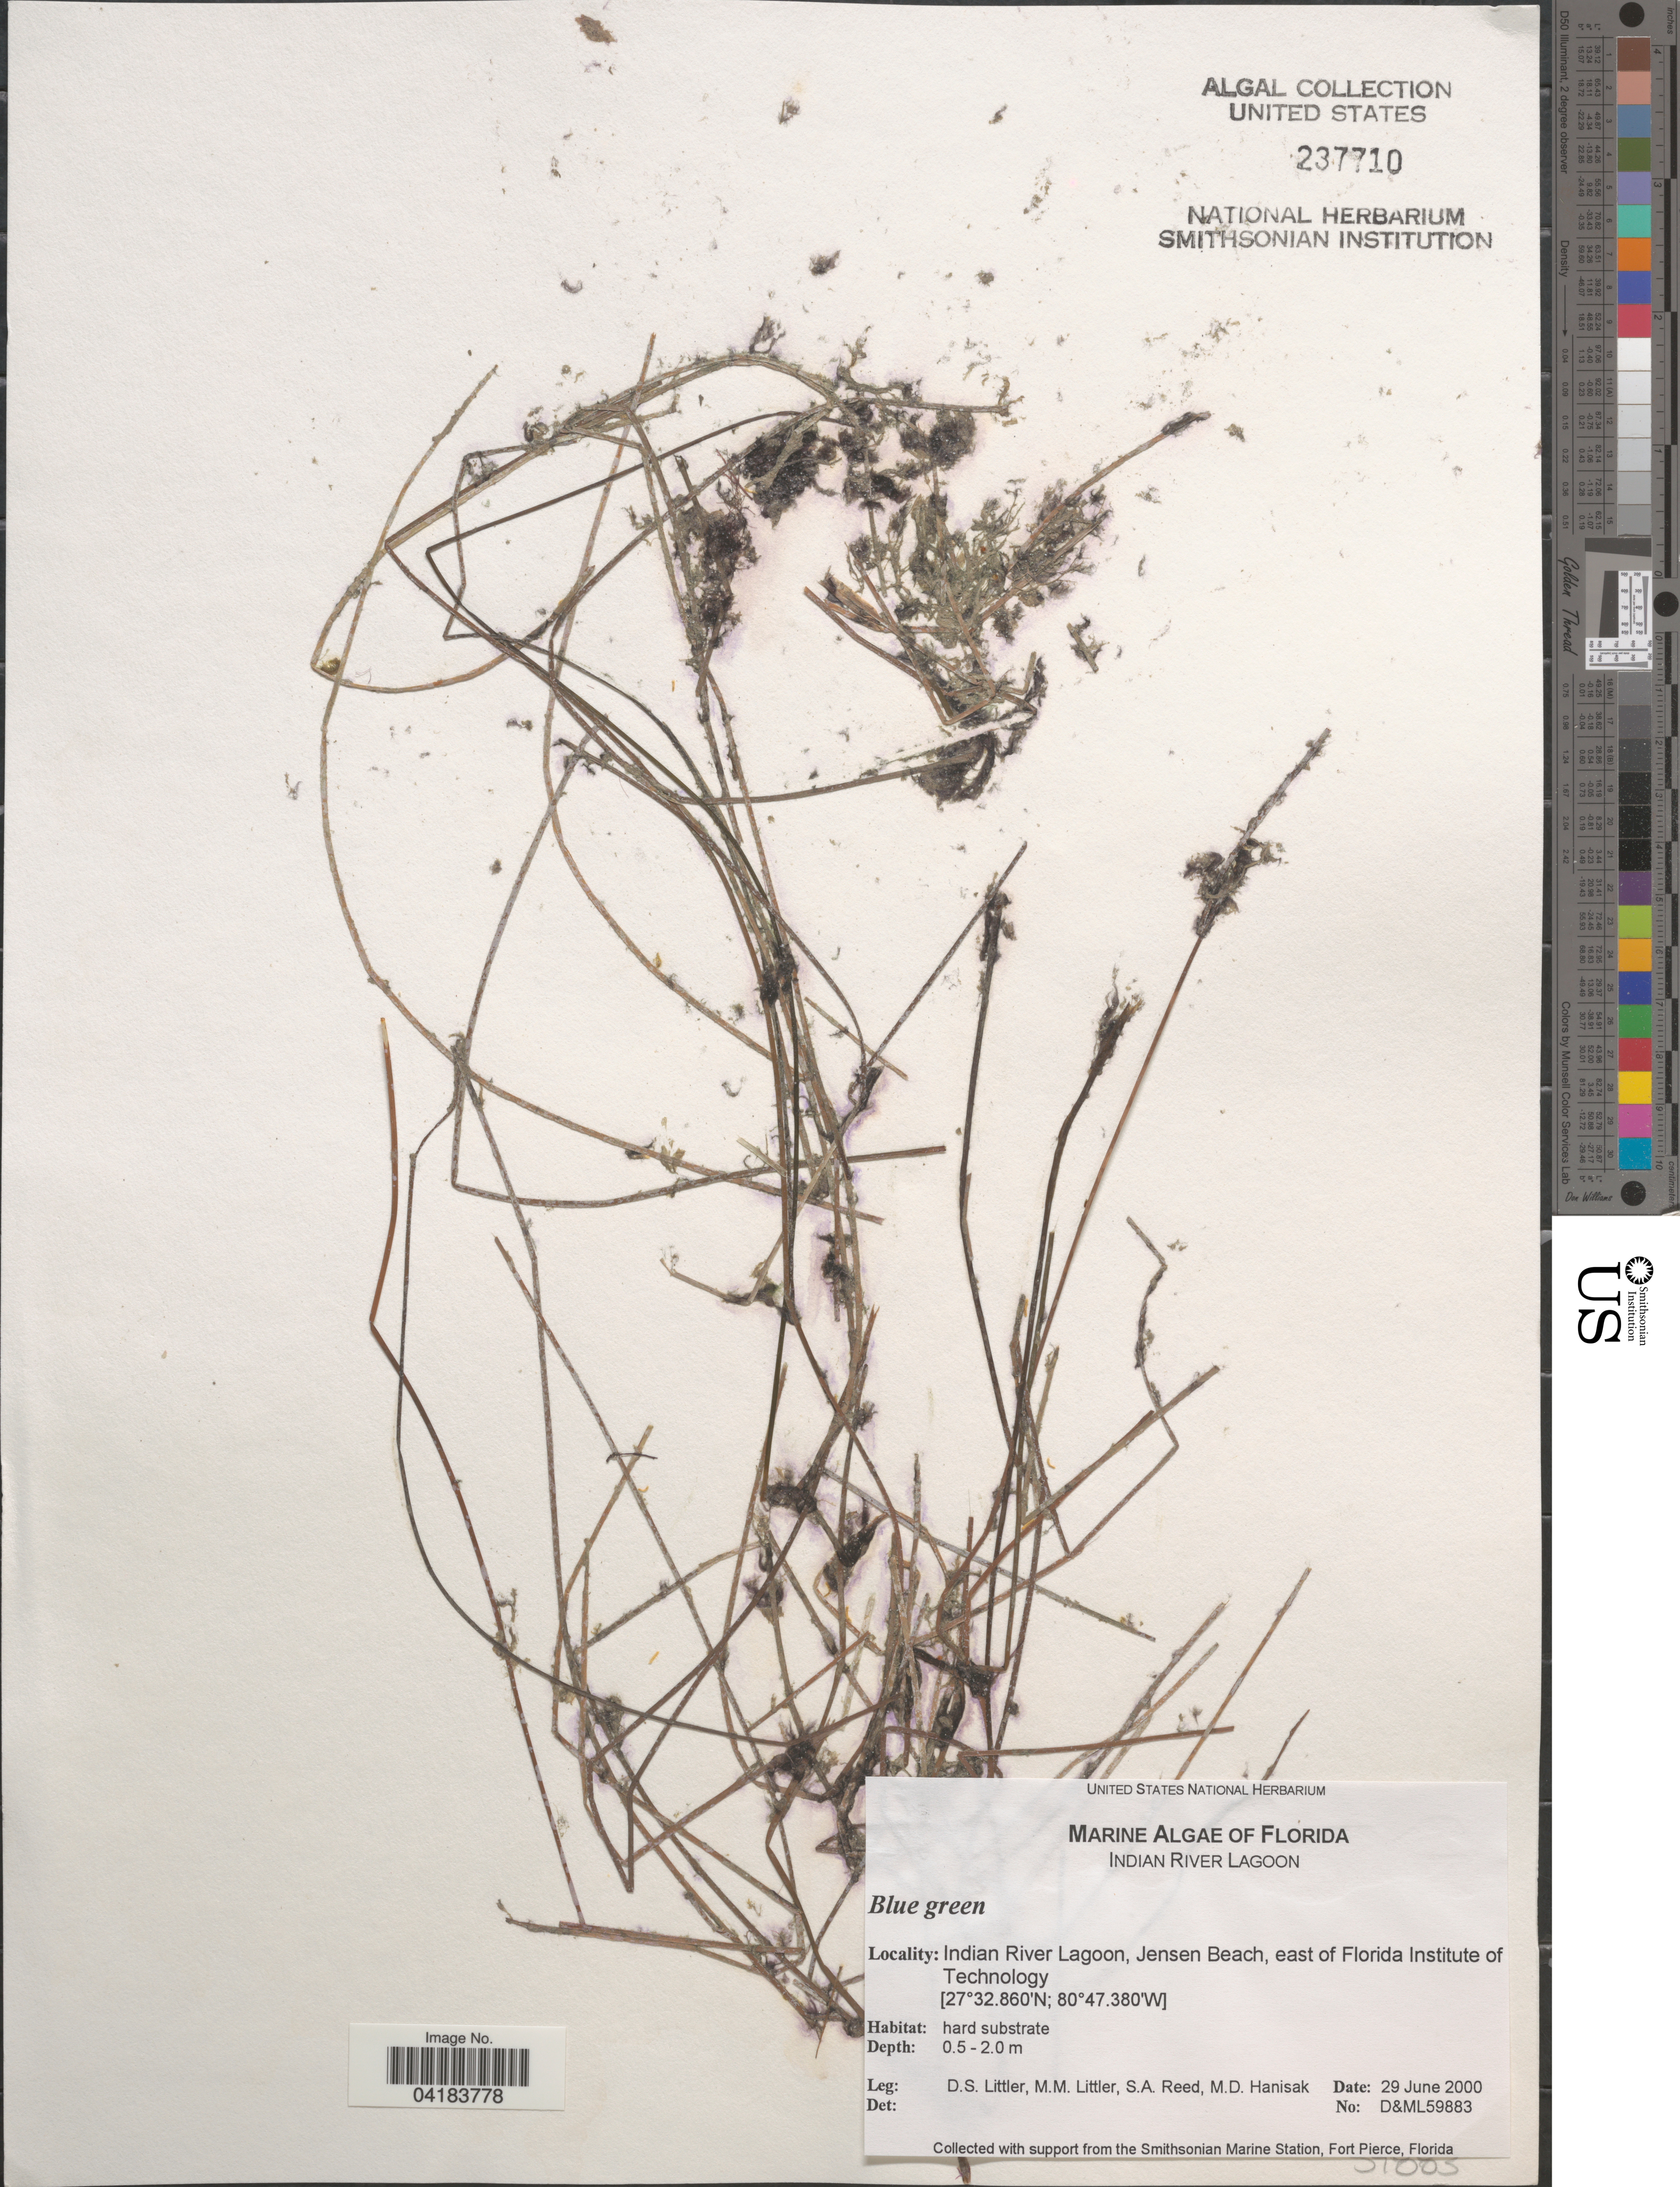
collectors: D. S. Littler, S. Reed & M. Hanisak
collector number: D&ML59883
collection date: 2000-06-29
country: United States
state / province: Florida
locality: Indian River Lagoon, Jensen Beach, east of Florida Institute of Technology.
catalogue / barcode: US 237710